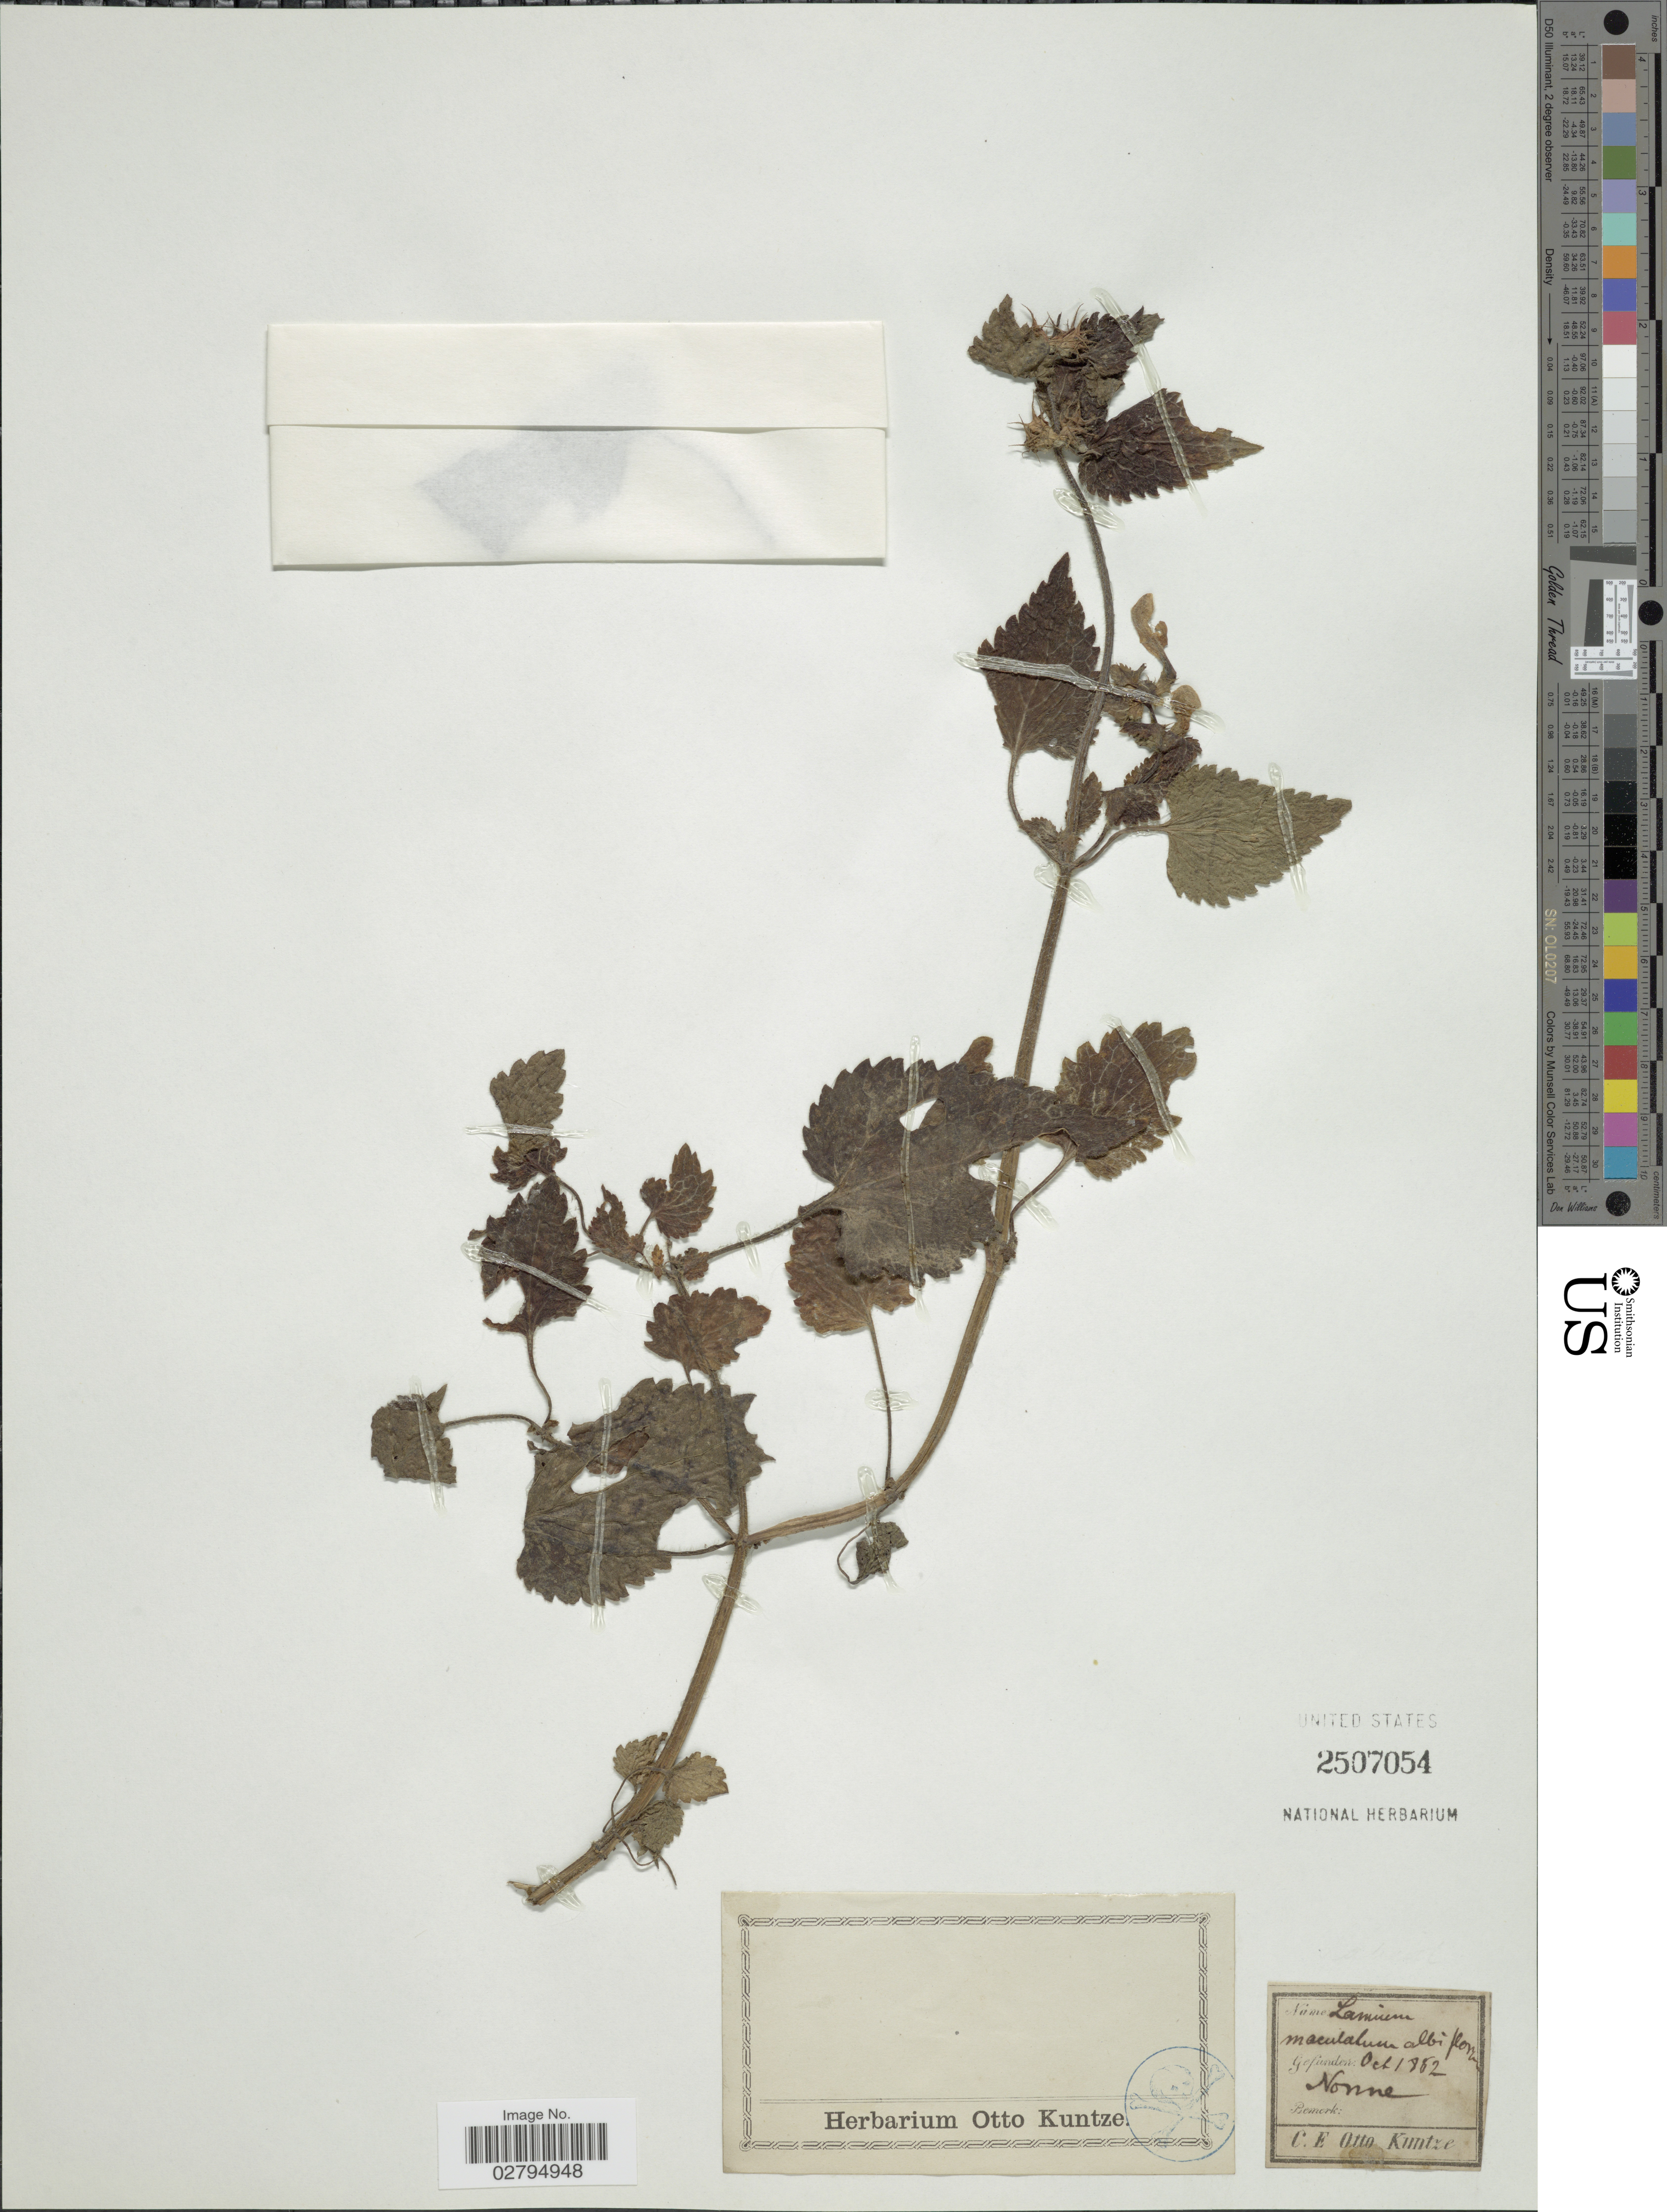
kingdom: Plantae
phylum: Tracheophyta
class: Magnoliopsida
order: Lamiales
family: Lamiaceae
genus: Lamium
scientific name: Lamium maculatum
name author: (L.) L.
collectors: C.E.O. Kuntze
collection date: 1882-10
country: Germany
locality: Nonne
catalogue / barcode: US 2507054